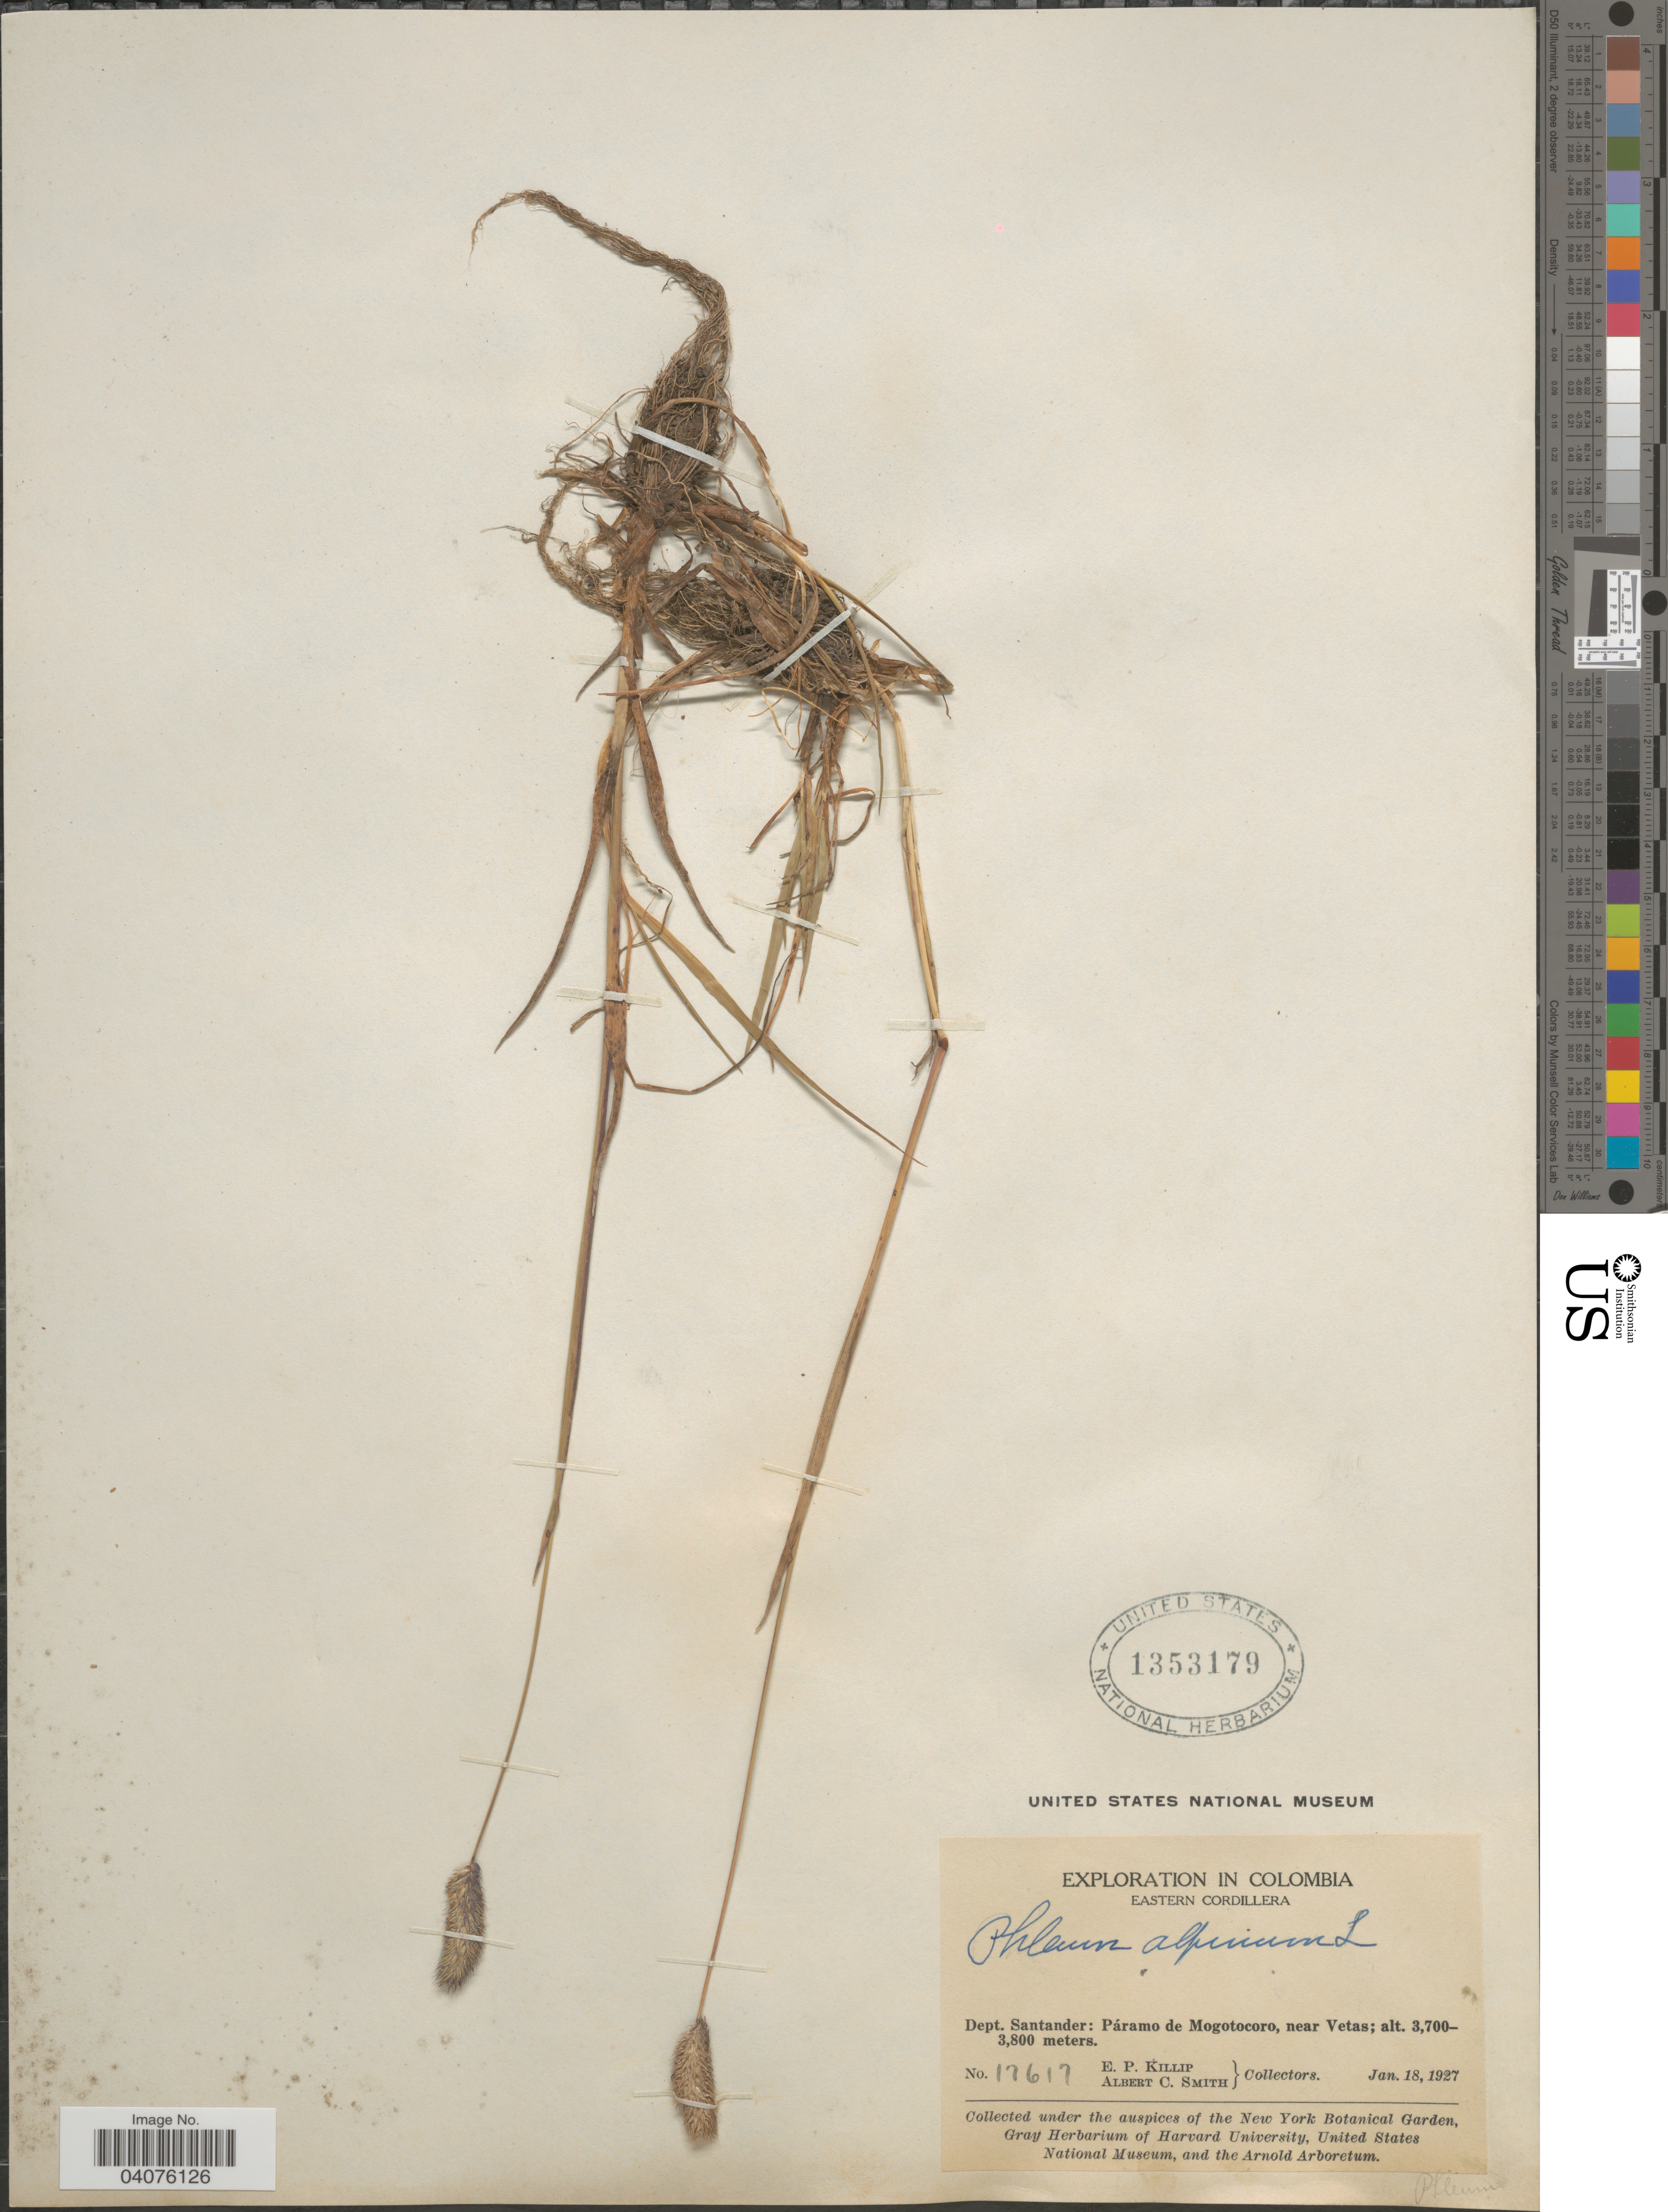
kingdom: Plantae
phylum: Tracheophyta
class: Liliopsida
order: Poales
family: Poaceae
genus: Phleum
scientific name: Phleum alpinum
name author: L.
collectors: E. P. Killip & A. C. Smith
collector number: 17617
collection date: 1927-01-18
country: Colombia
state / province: Santander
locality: Exploration in Colombia. Eastern Cordillera. Páramo de Mogotocoro, near Vetas.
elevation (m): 3700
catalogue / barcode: US 1353179